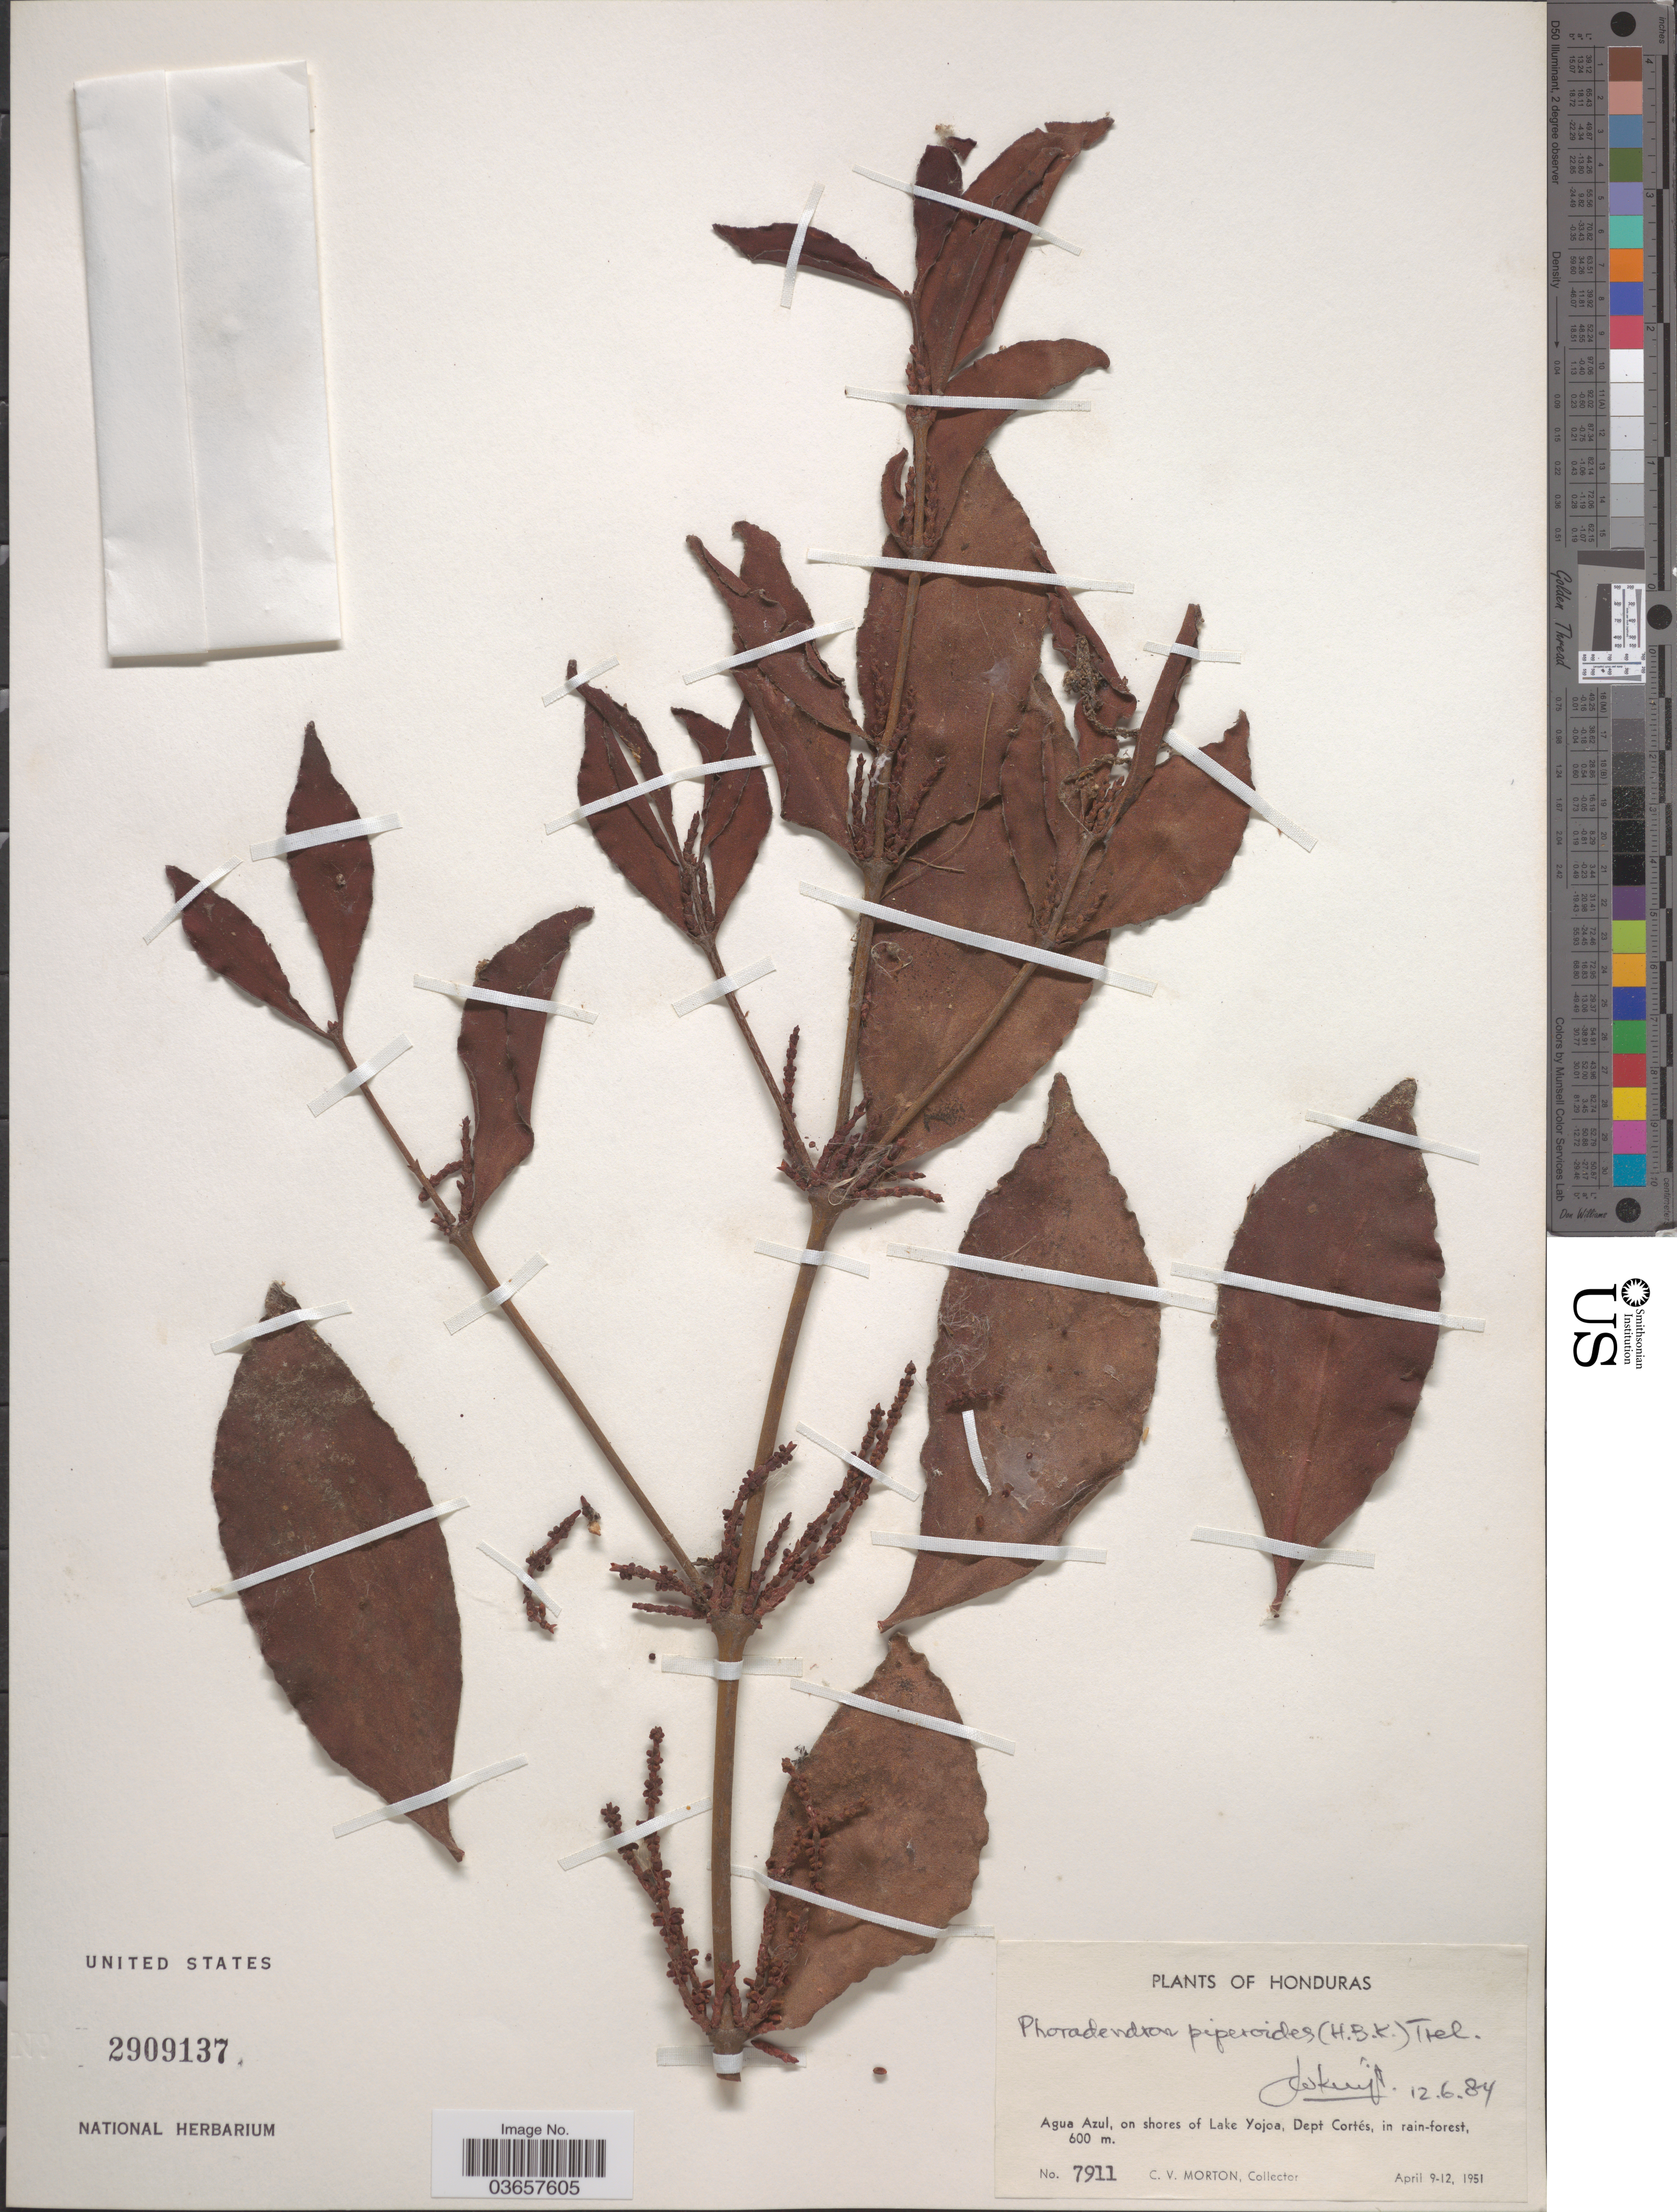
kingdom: Plantae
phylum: Tracheophyta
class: Magnoliopsida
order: Santalales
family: Viscaceae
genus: Phoradendron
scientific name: Phoradendron piperoides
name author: (Kunth) Trel.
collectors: C. V. Morton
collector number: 7911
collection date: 1951-04-09/1951-04-12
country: Honduras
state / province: Cortés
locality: Agua Azul, on shores of Lake Yojoa, Dept Cortés.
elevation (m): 600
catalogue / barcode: US 2909137